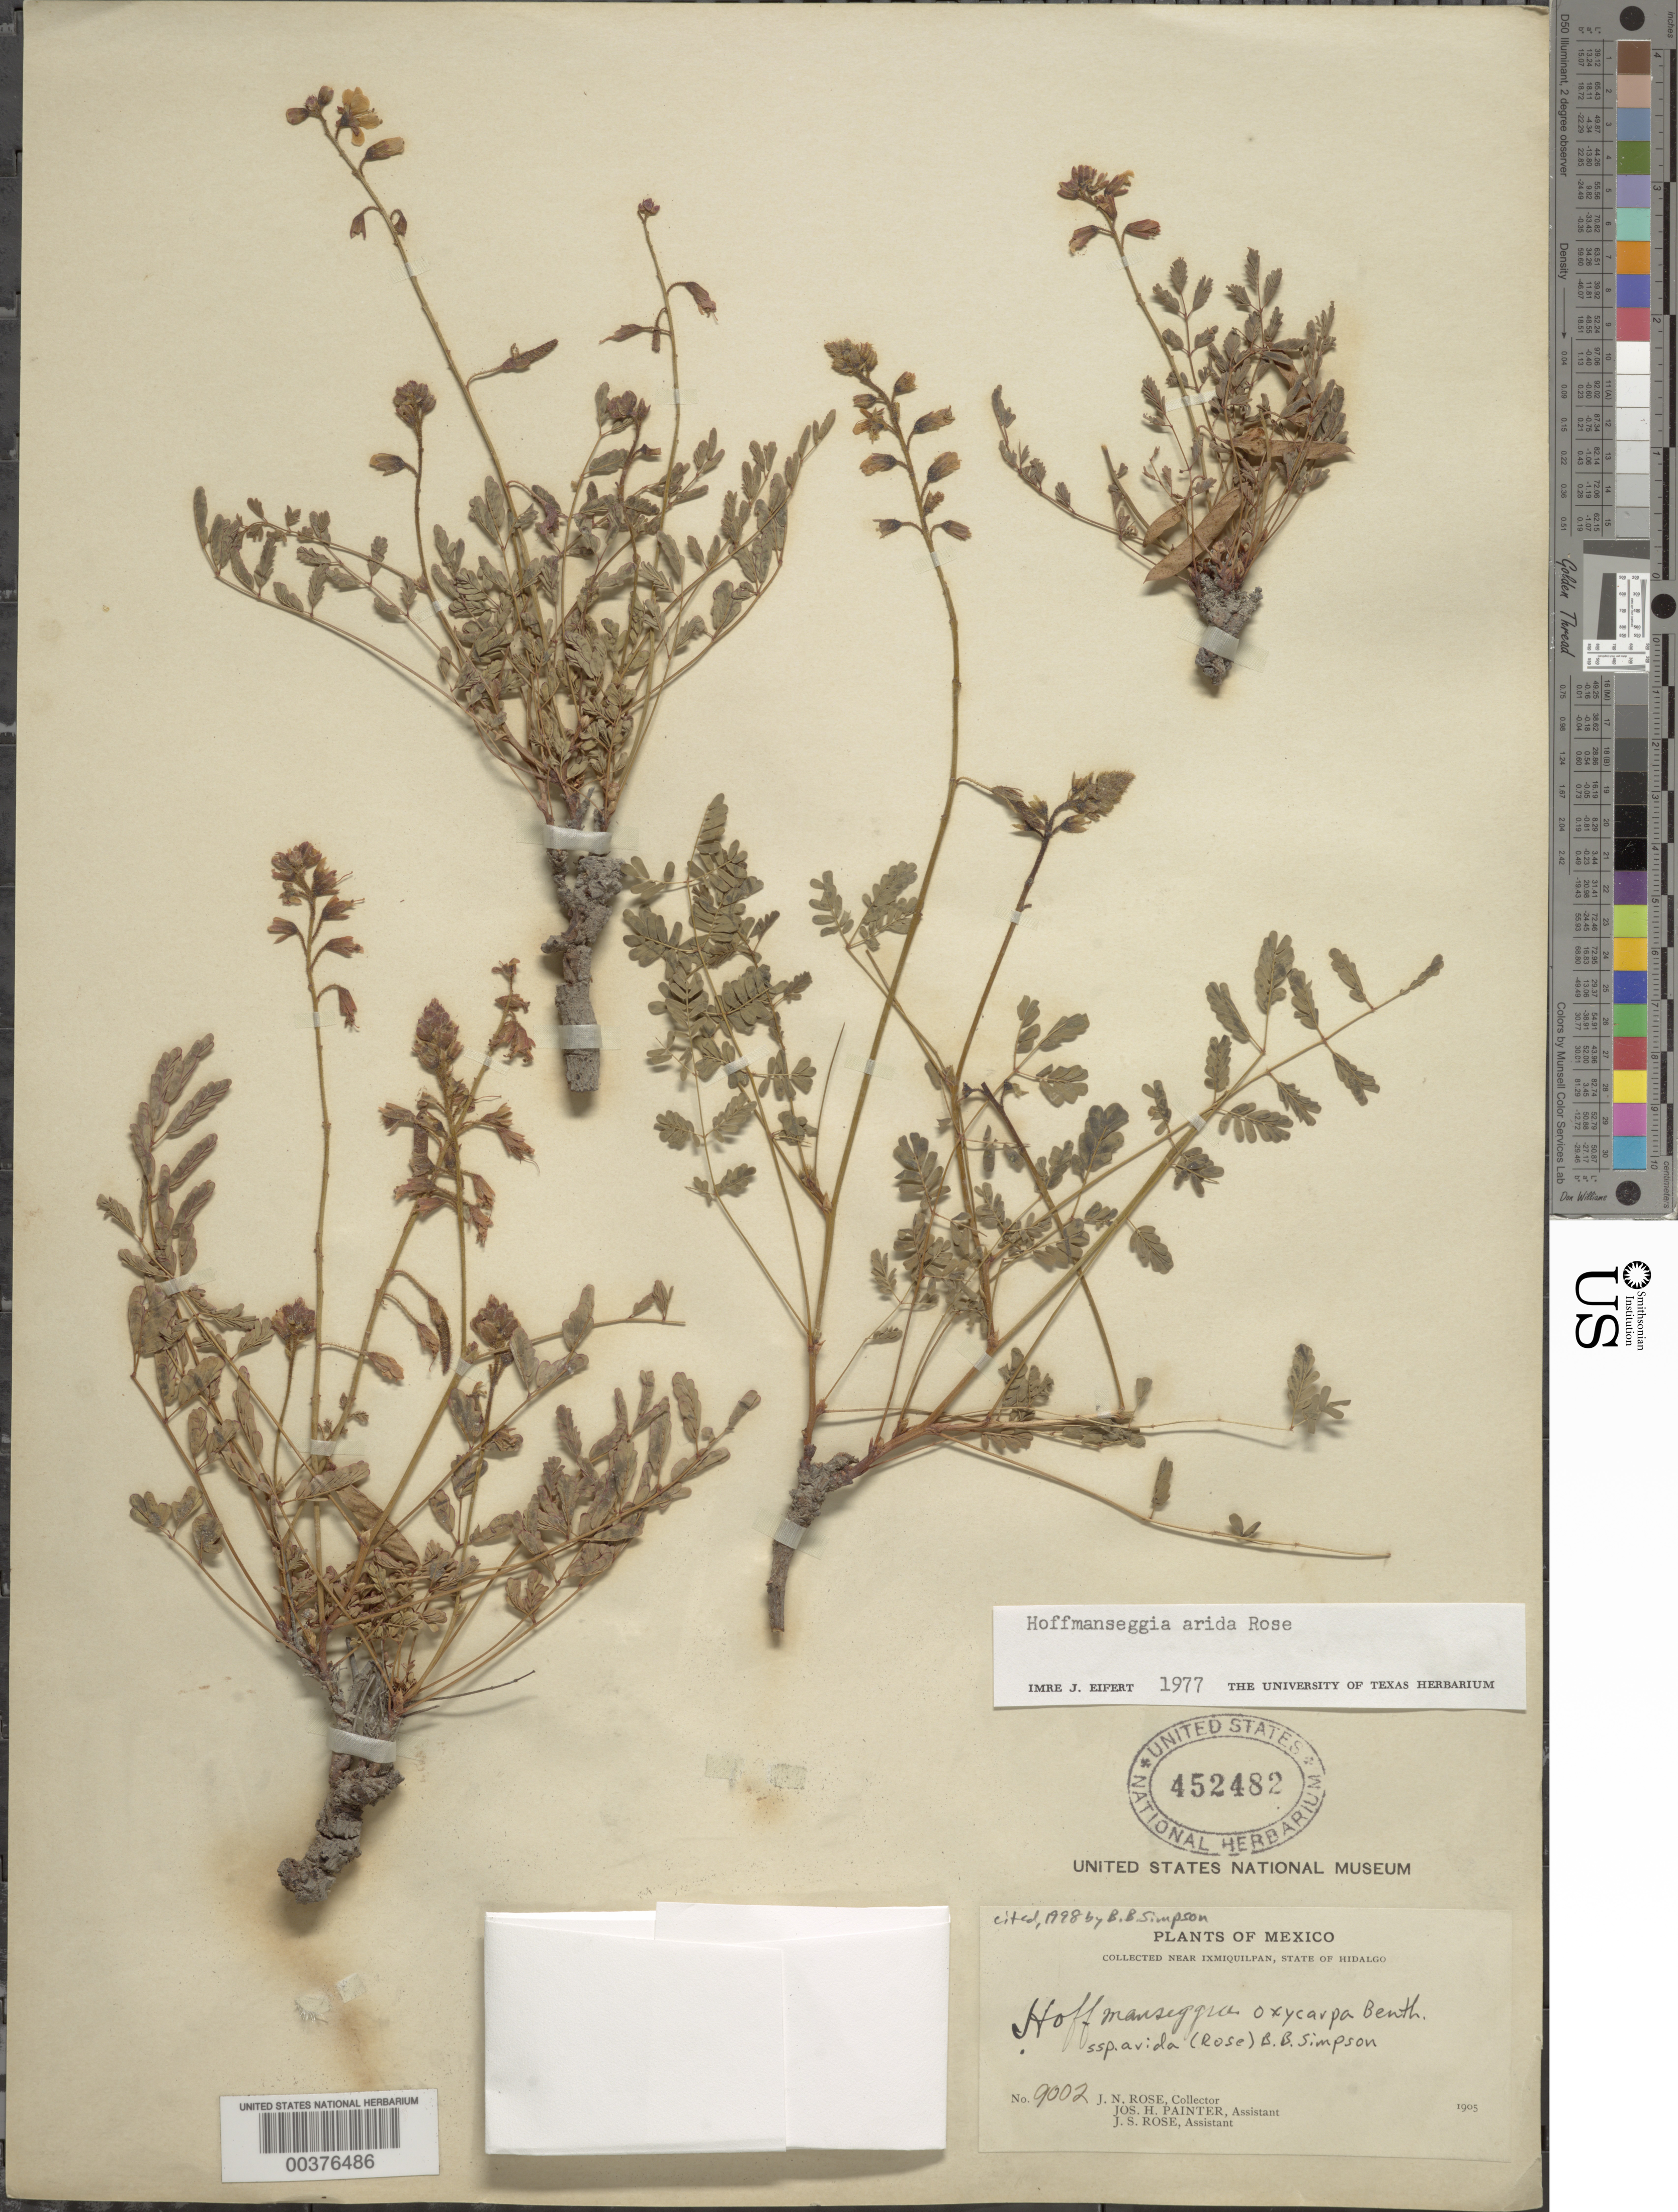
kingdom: Plantae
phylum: Tracheophyta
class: Magnoliopsida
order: Fabales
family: Fabaceae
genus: Hoffmannseggia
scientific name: Hoffmannseggia oxycarpa subsp. arida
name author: Benth.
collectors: J. N. Rose, J. H. Painter & J. S. Rose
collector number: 9002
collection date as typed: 1905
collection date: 1905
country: Mexico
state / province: Hidalgo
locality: Near Ixmiquilpan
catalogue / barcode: US 452482